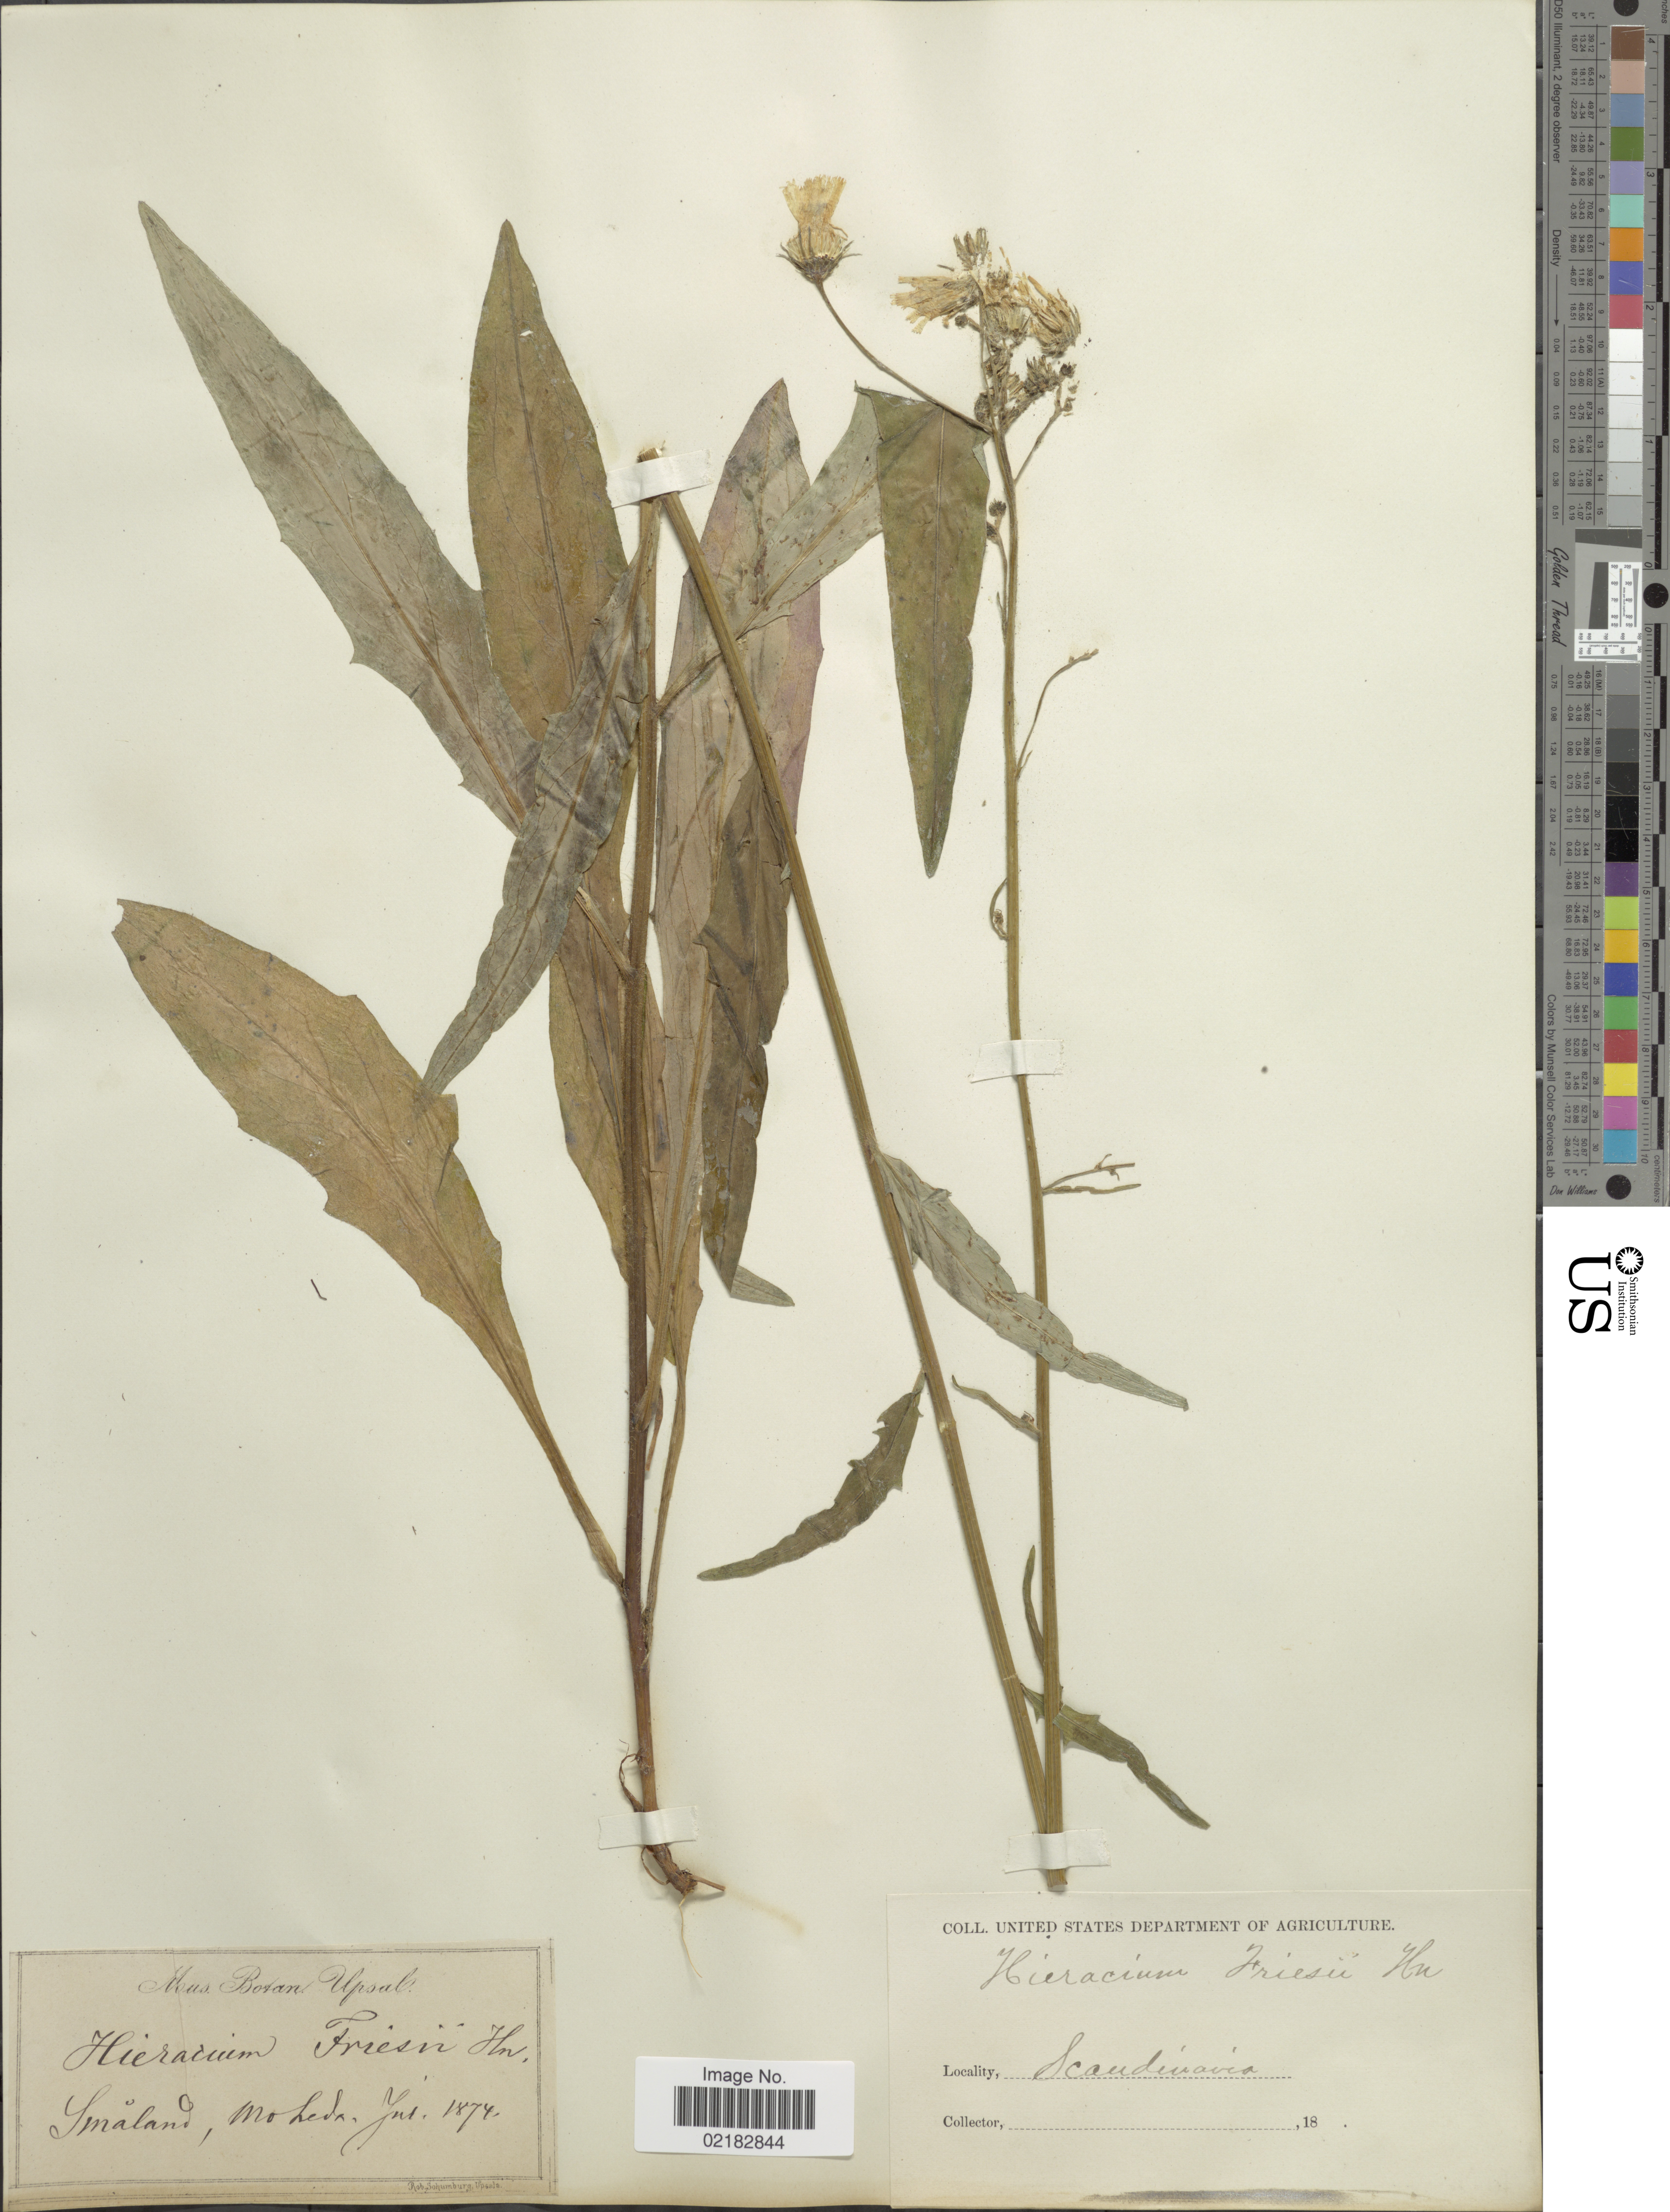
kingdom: Plantae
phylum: Tracheophyta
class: Magnoliopsida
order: Asterales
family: Asteraceae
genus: Hieracium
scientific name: Hieracium friesii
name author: Hartm.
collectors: ex Mus. Bot. Upsal.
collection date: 1874-07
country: Comoros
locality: Imaland, Moheli, Scaudivavia [interpreted]